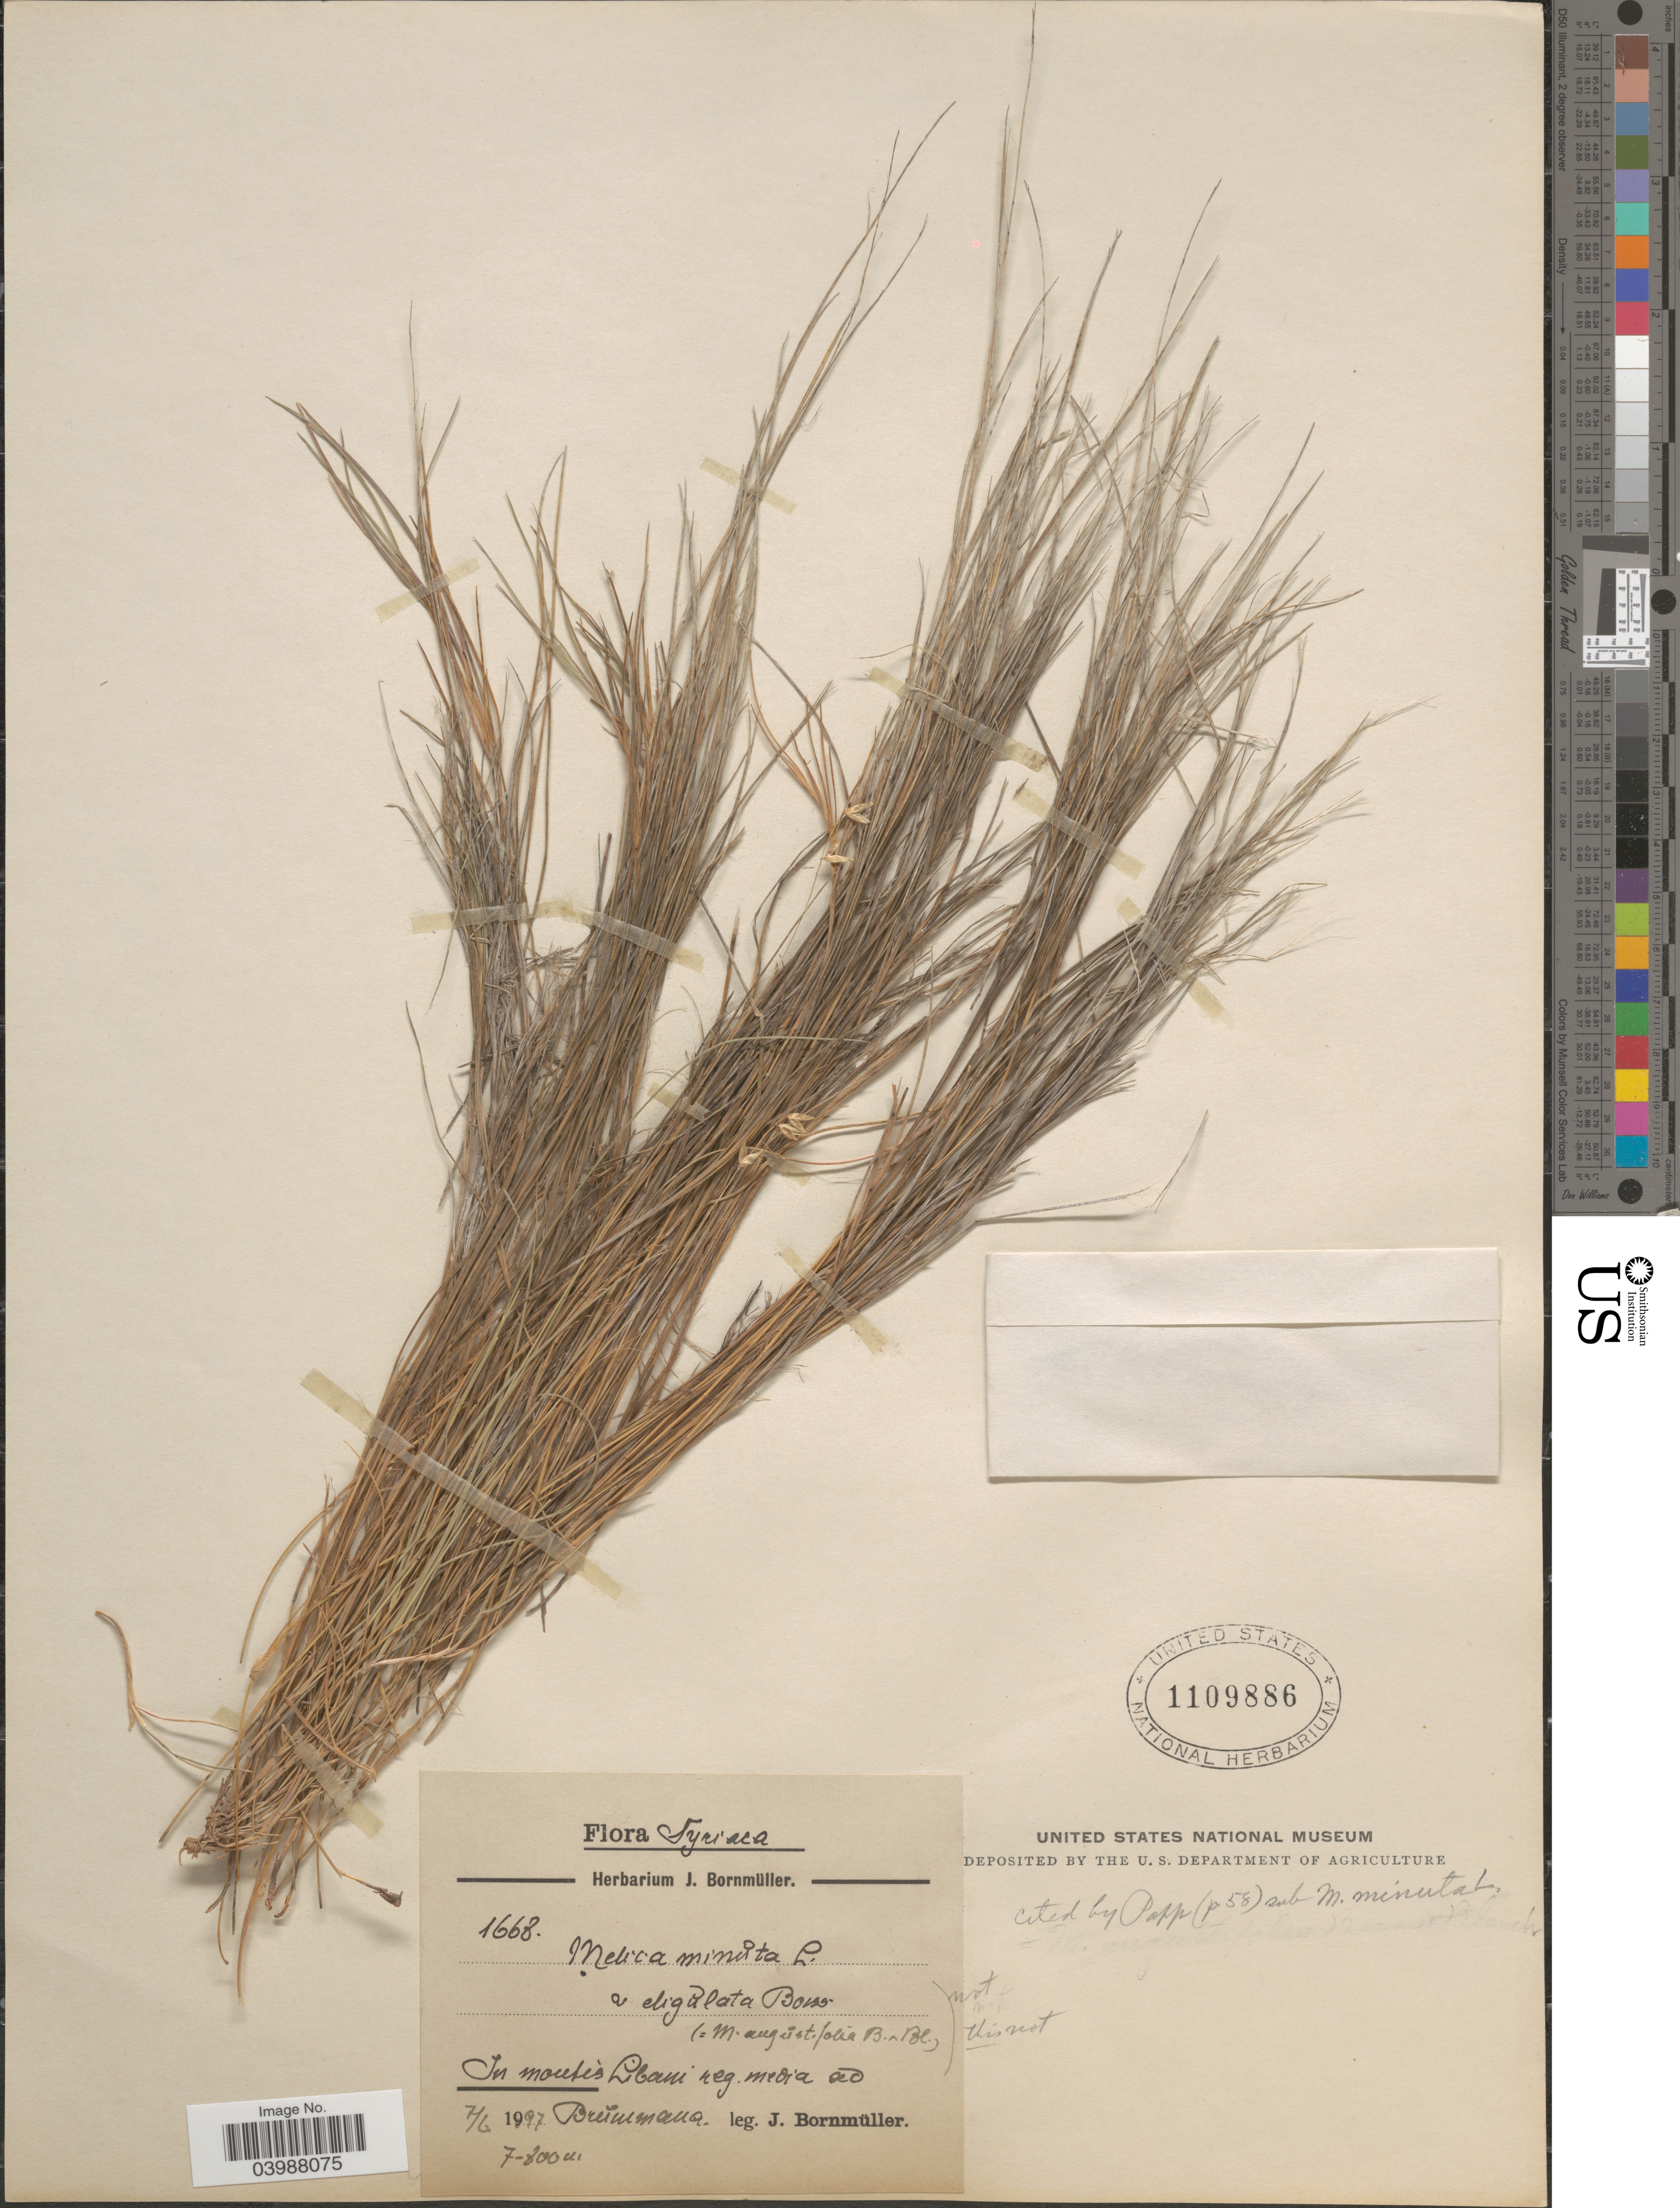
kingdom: Plantae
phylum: Tracheophyta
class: Liliopsida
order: Poales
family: Poaceae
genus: Melica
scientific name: Melica minuta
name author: L.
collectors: J. Bornmüller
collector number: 1668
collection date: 1997-06-07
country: Lebanon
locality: Syriaca [unsure placement] In montis Libani reg. media ad Brumana.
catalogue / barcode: US 1109886